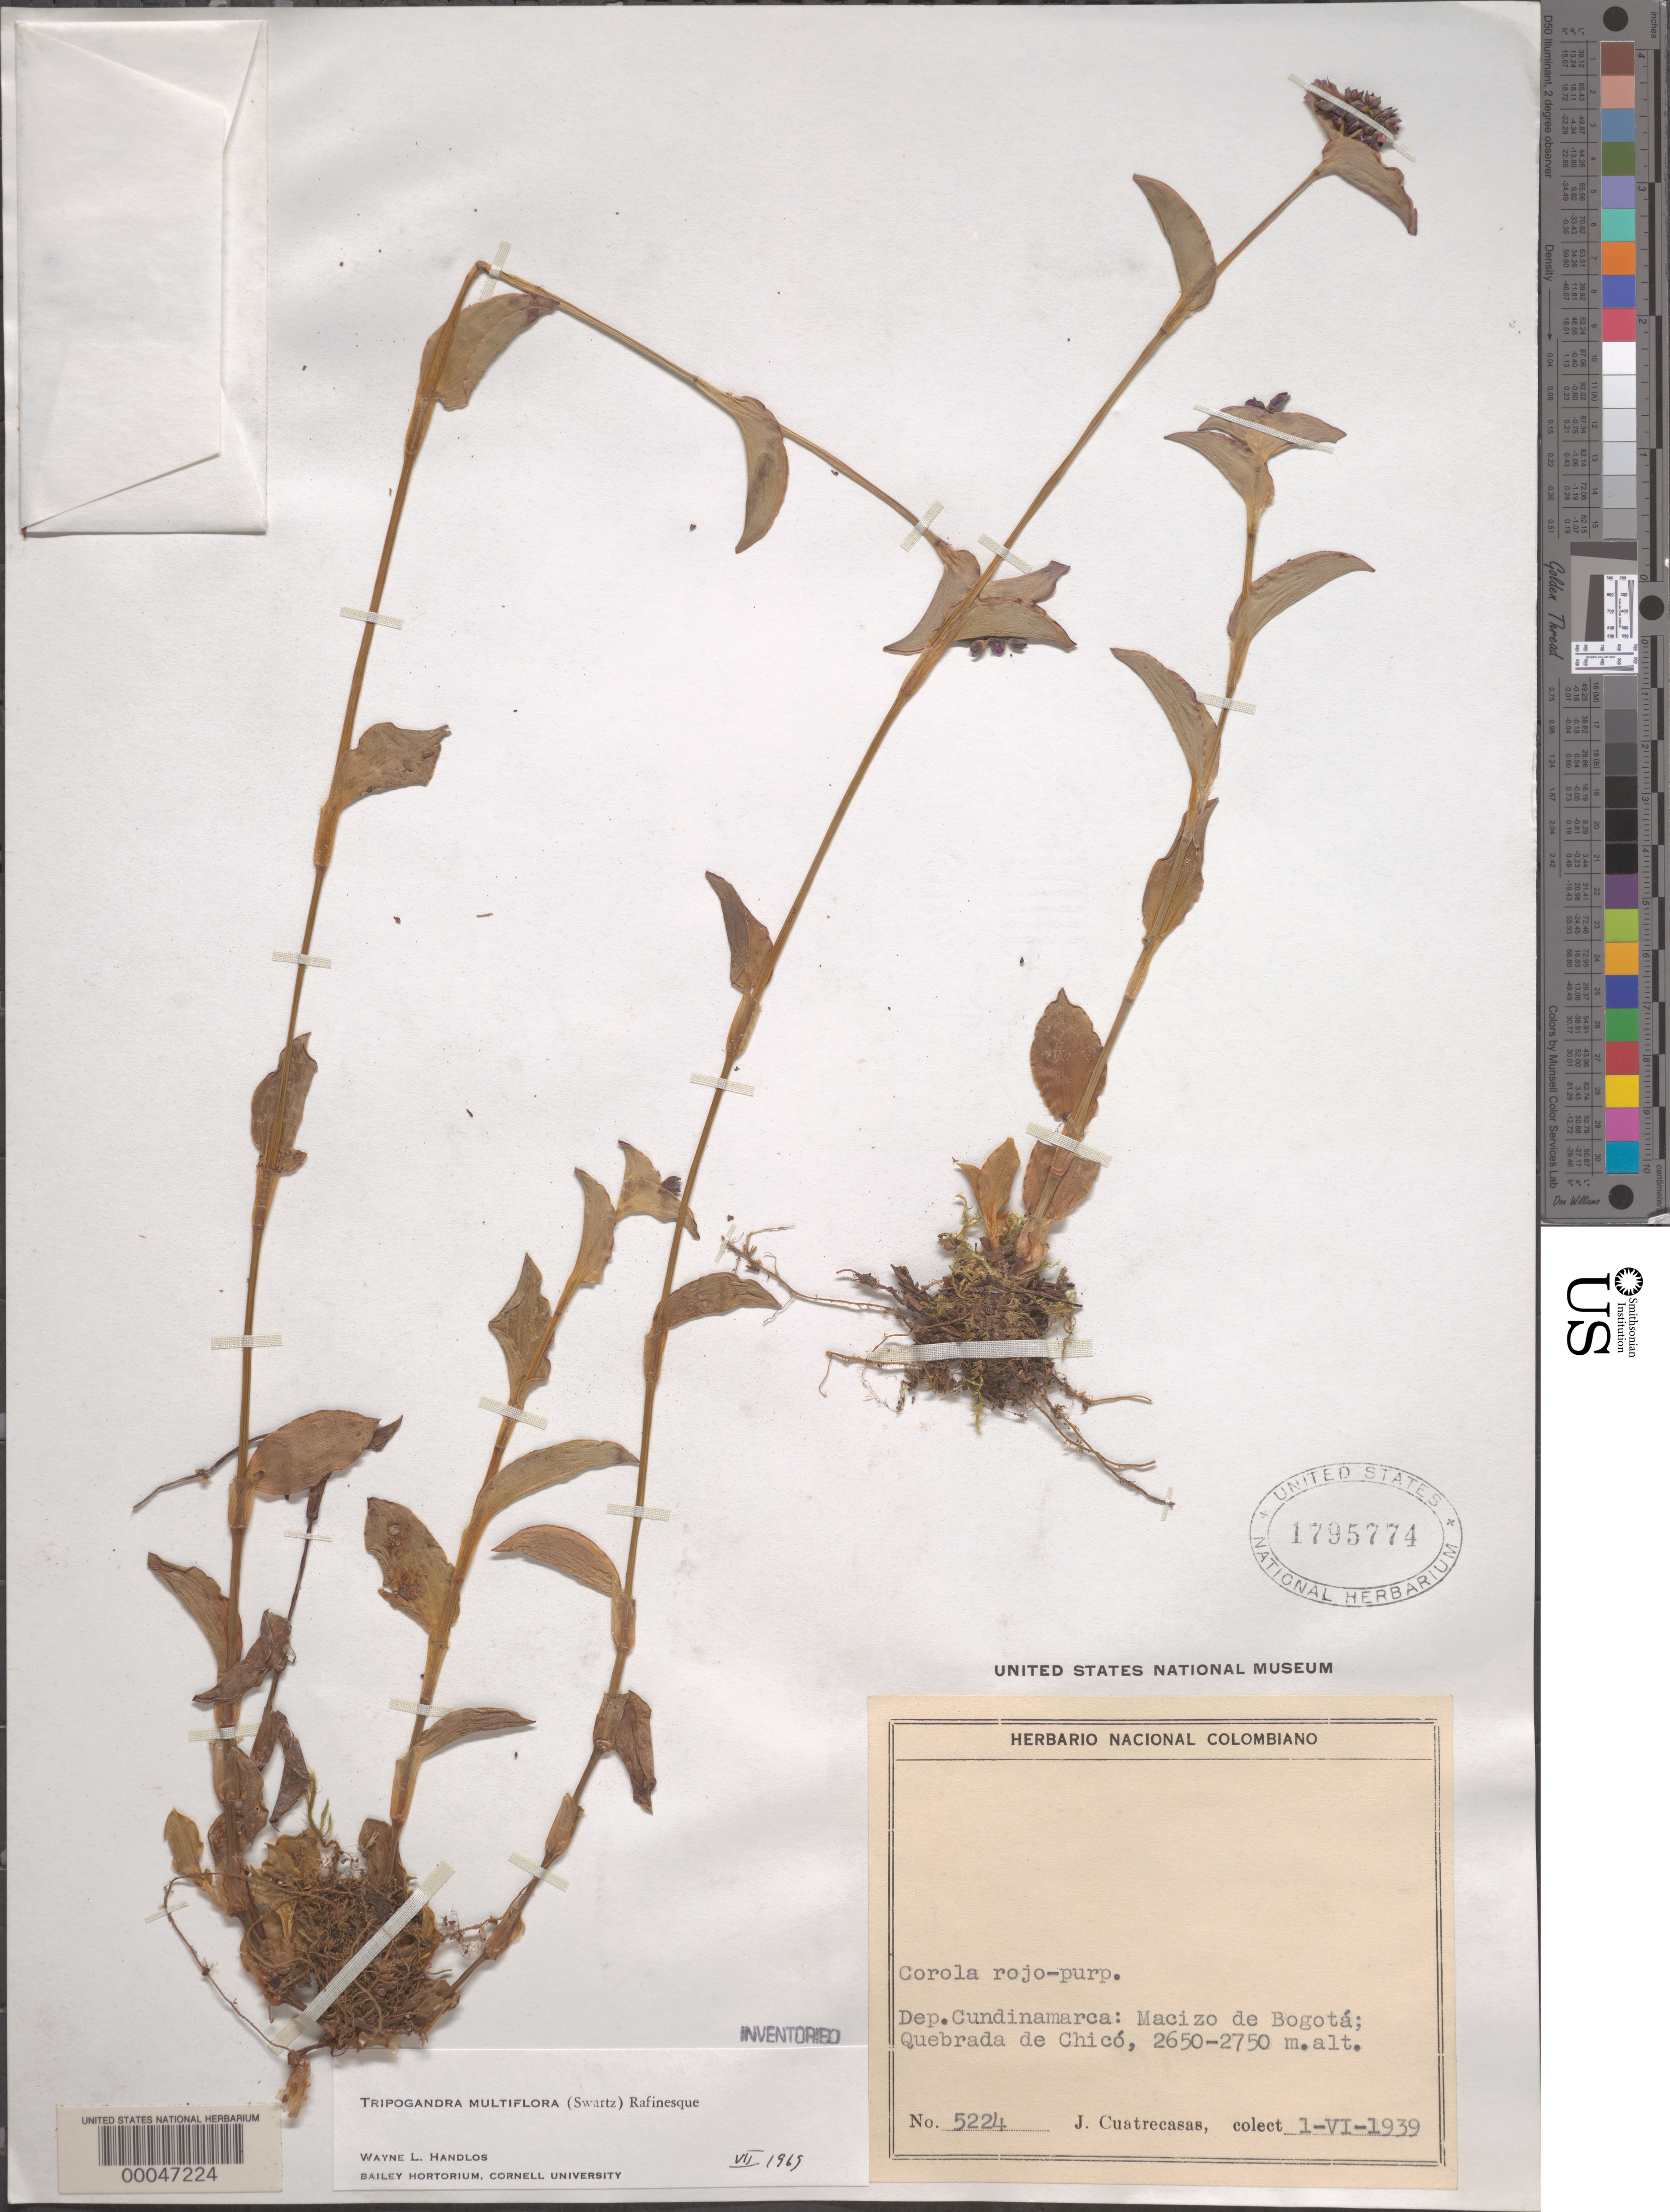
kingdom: Plantae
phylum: Tracheophyta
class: Liliopsida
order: Commelinales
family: Commelinaceae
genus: Tripogandra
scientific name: Tripogandra multiflora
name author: (Sw.) Raf.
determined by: Handlos, W. L.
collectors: J. Cuatrecasas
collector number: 5224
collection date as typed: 01 Jun 1939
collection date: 1939-06-01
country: Colombia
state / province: Cundinamarca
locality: Macizo de Bogota, Quebrada de Chico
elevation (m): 2650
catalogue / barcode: US 1795774